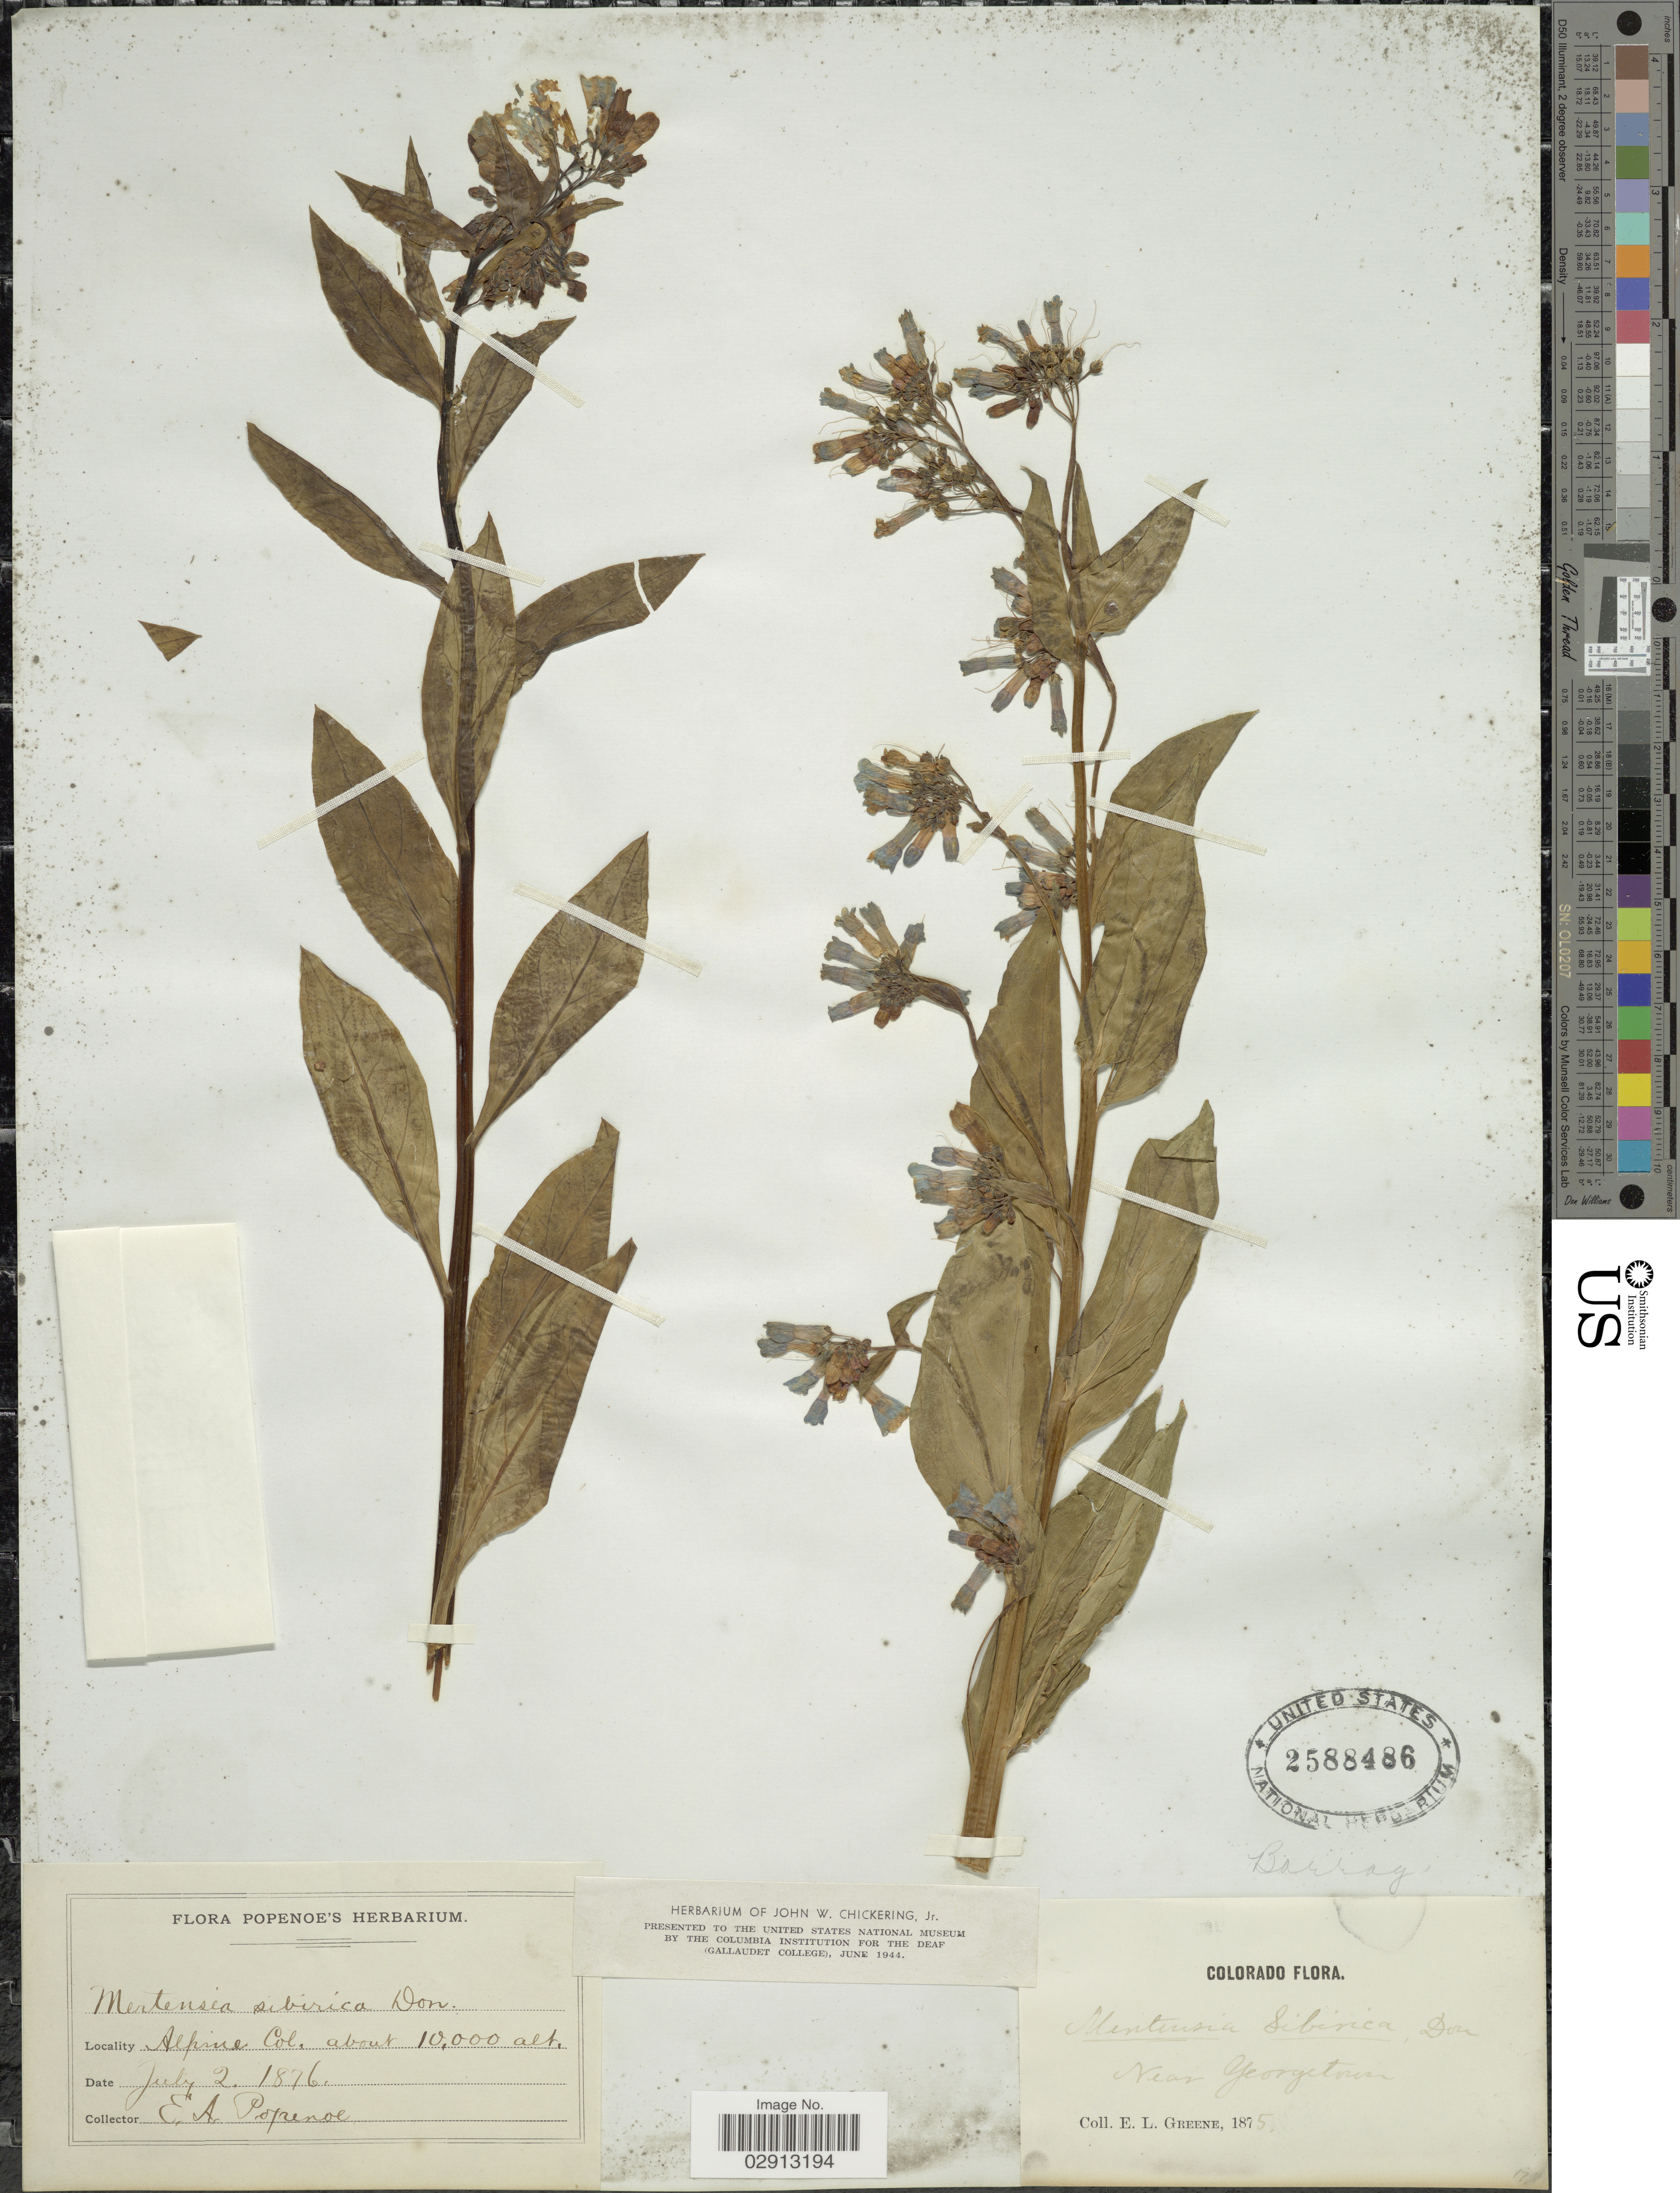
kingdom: Plantae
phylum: Tracheophyta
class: Magnoliopsida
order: Boraginales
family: Boraginaceae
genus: Mertensia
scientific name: Mertensia sibirica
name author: (L.) G. Don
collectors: E. L. Greene & E. A. Popenoe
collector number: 1875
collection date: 1876-07-02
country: United States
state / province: Colorado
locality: Colorado. Alpine Col. Near Georgetown.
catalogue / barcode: US 2588486